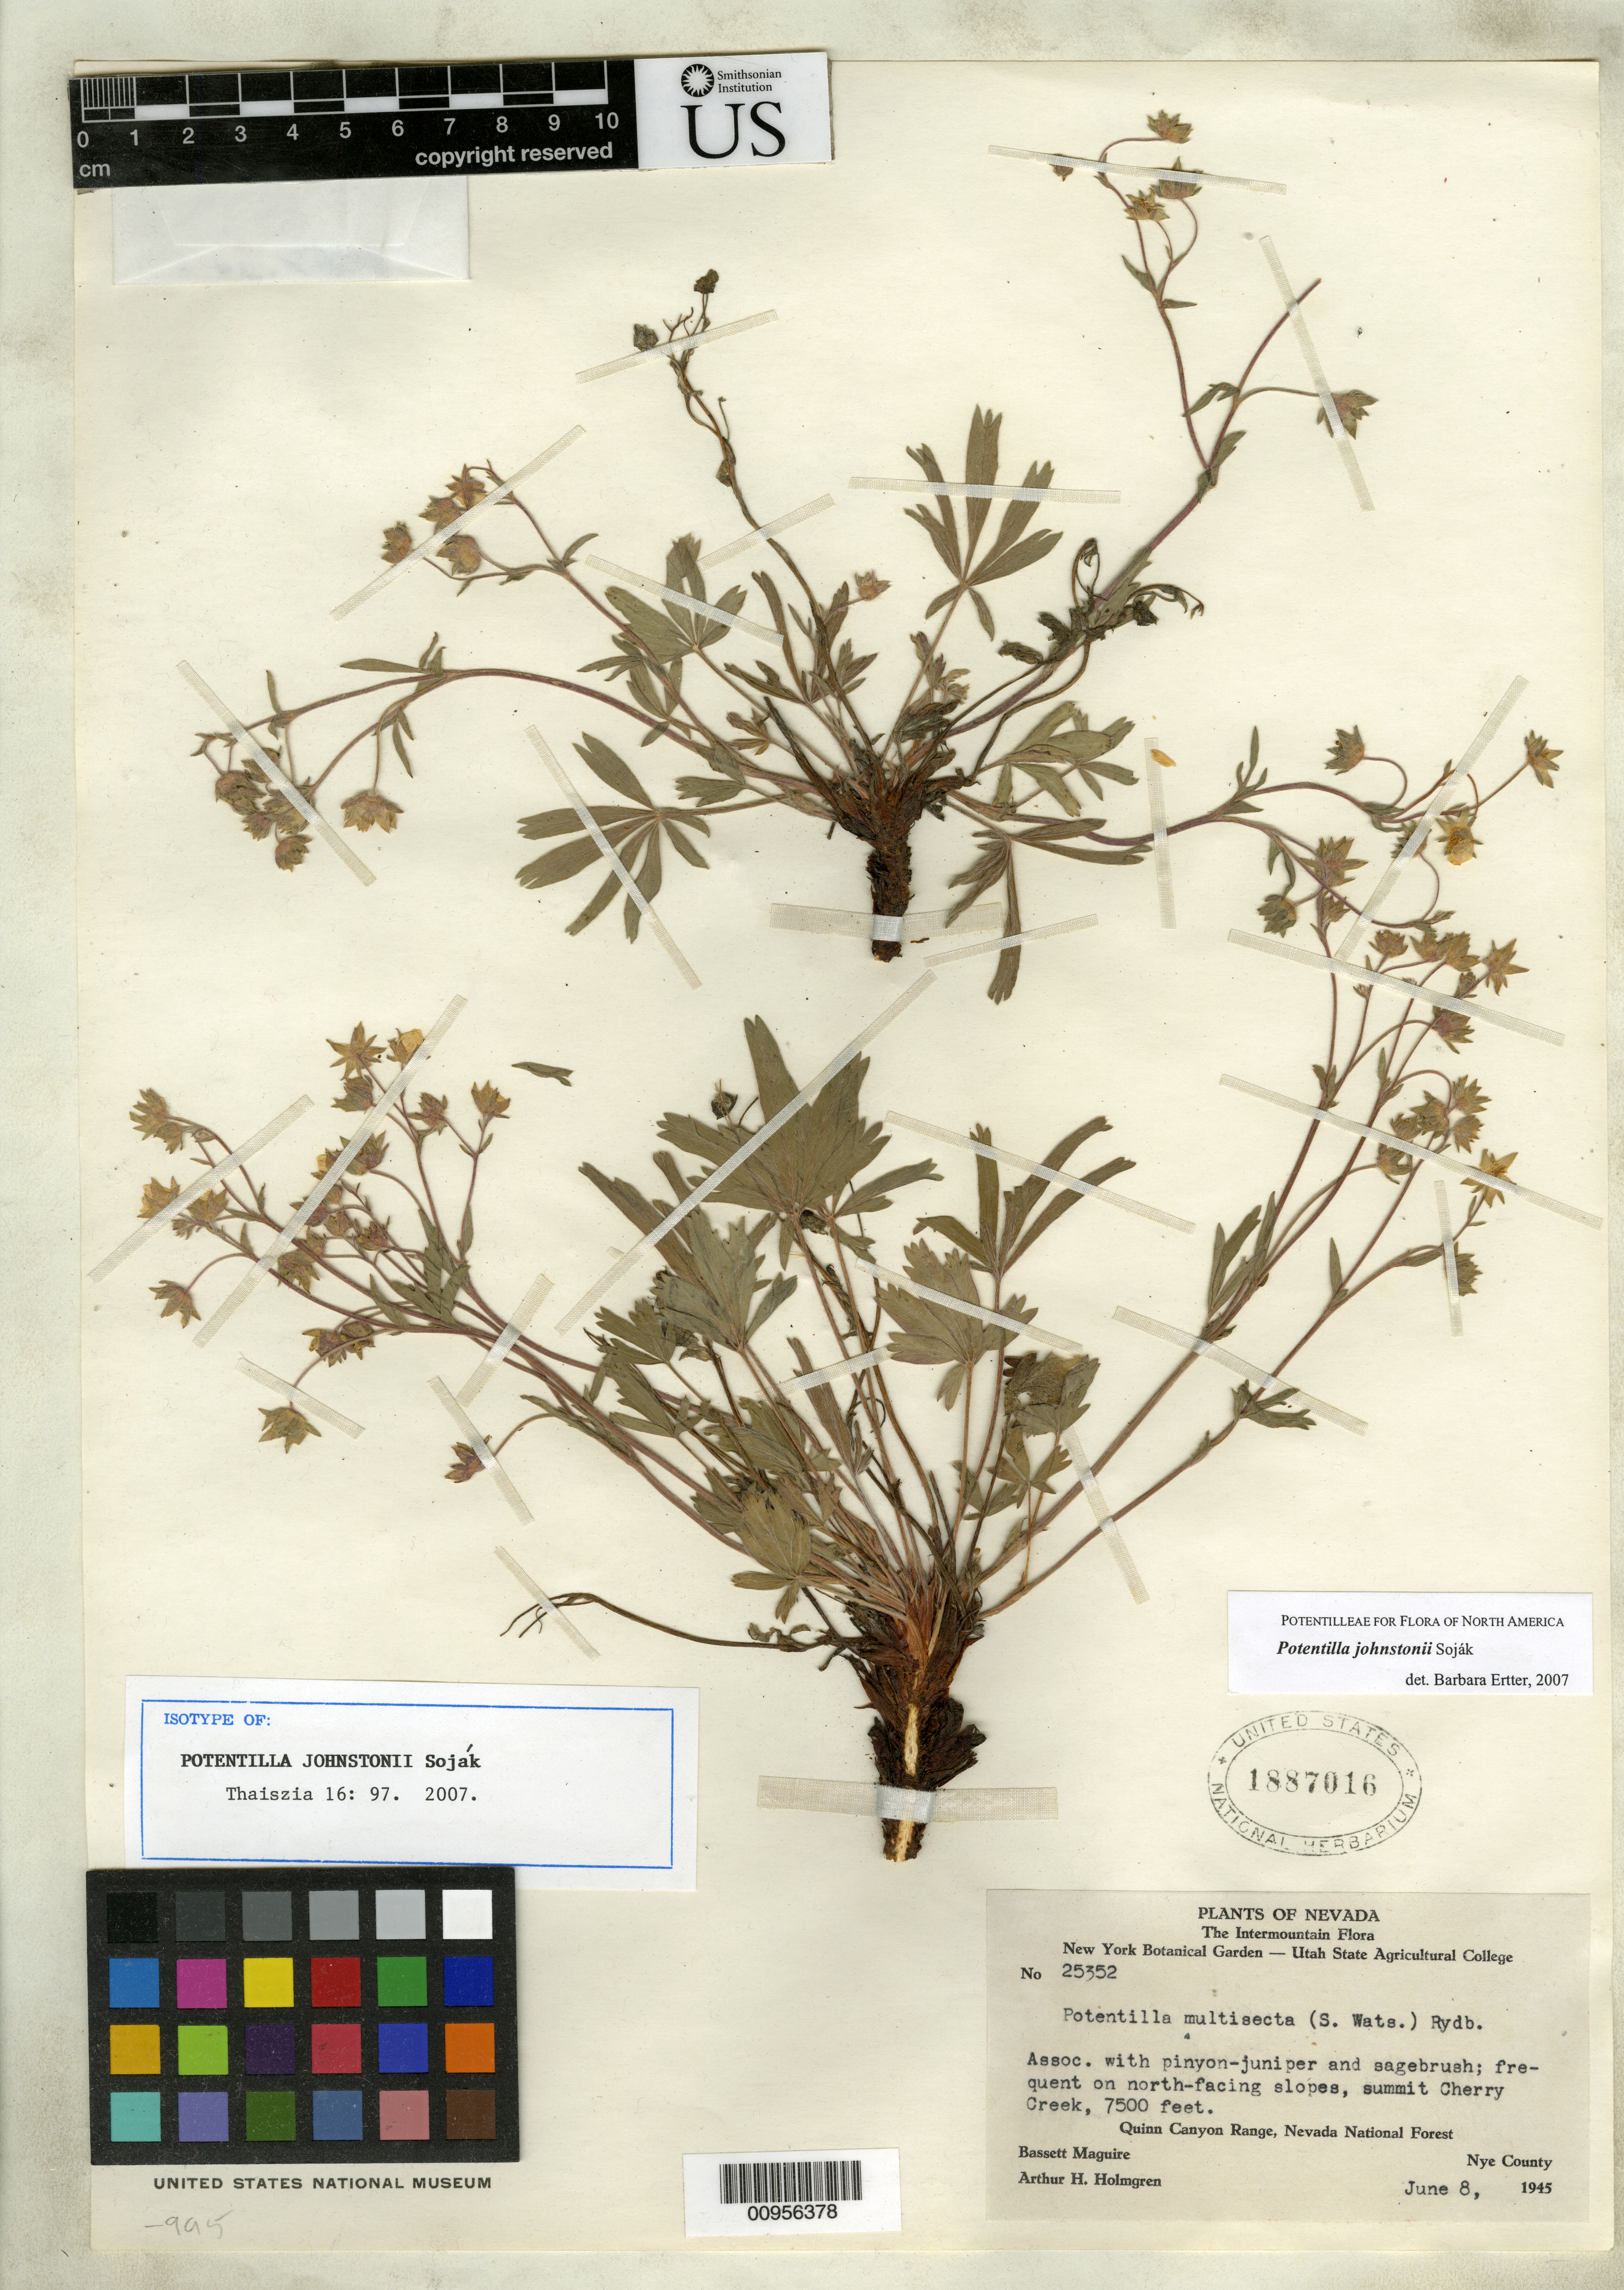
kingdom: Plantae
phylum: Tracheophyta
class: Magnoliopsida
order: Rosales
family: Rosaceae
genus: Potentilla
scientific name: Potentilla johnstonii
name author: Soják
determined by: Ertter, Barbara J.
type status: Isotype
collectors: B. Maguire & A. H. Holmgren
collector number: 25352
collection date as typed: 08 Jun 1945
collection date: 1945-06-08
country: United States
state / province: Nevada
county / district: Nye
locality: Quinn Canyon Range, Nevada National Forest, Nye County, summit Cherry Creek.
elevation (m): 2286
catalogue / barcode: US 1887016